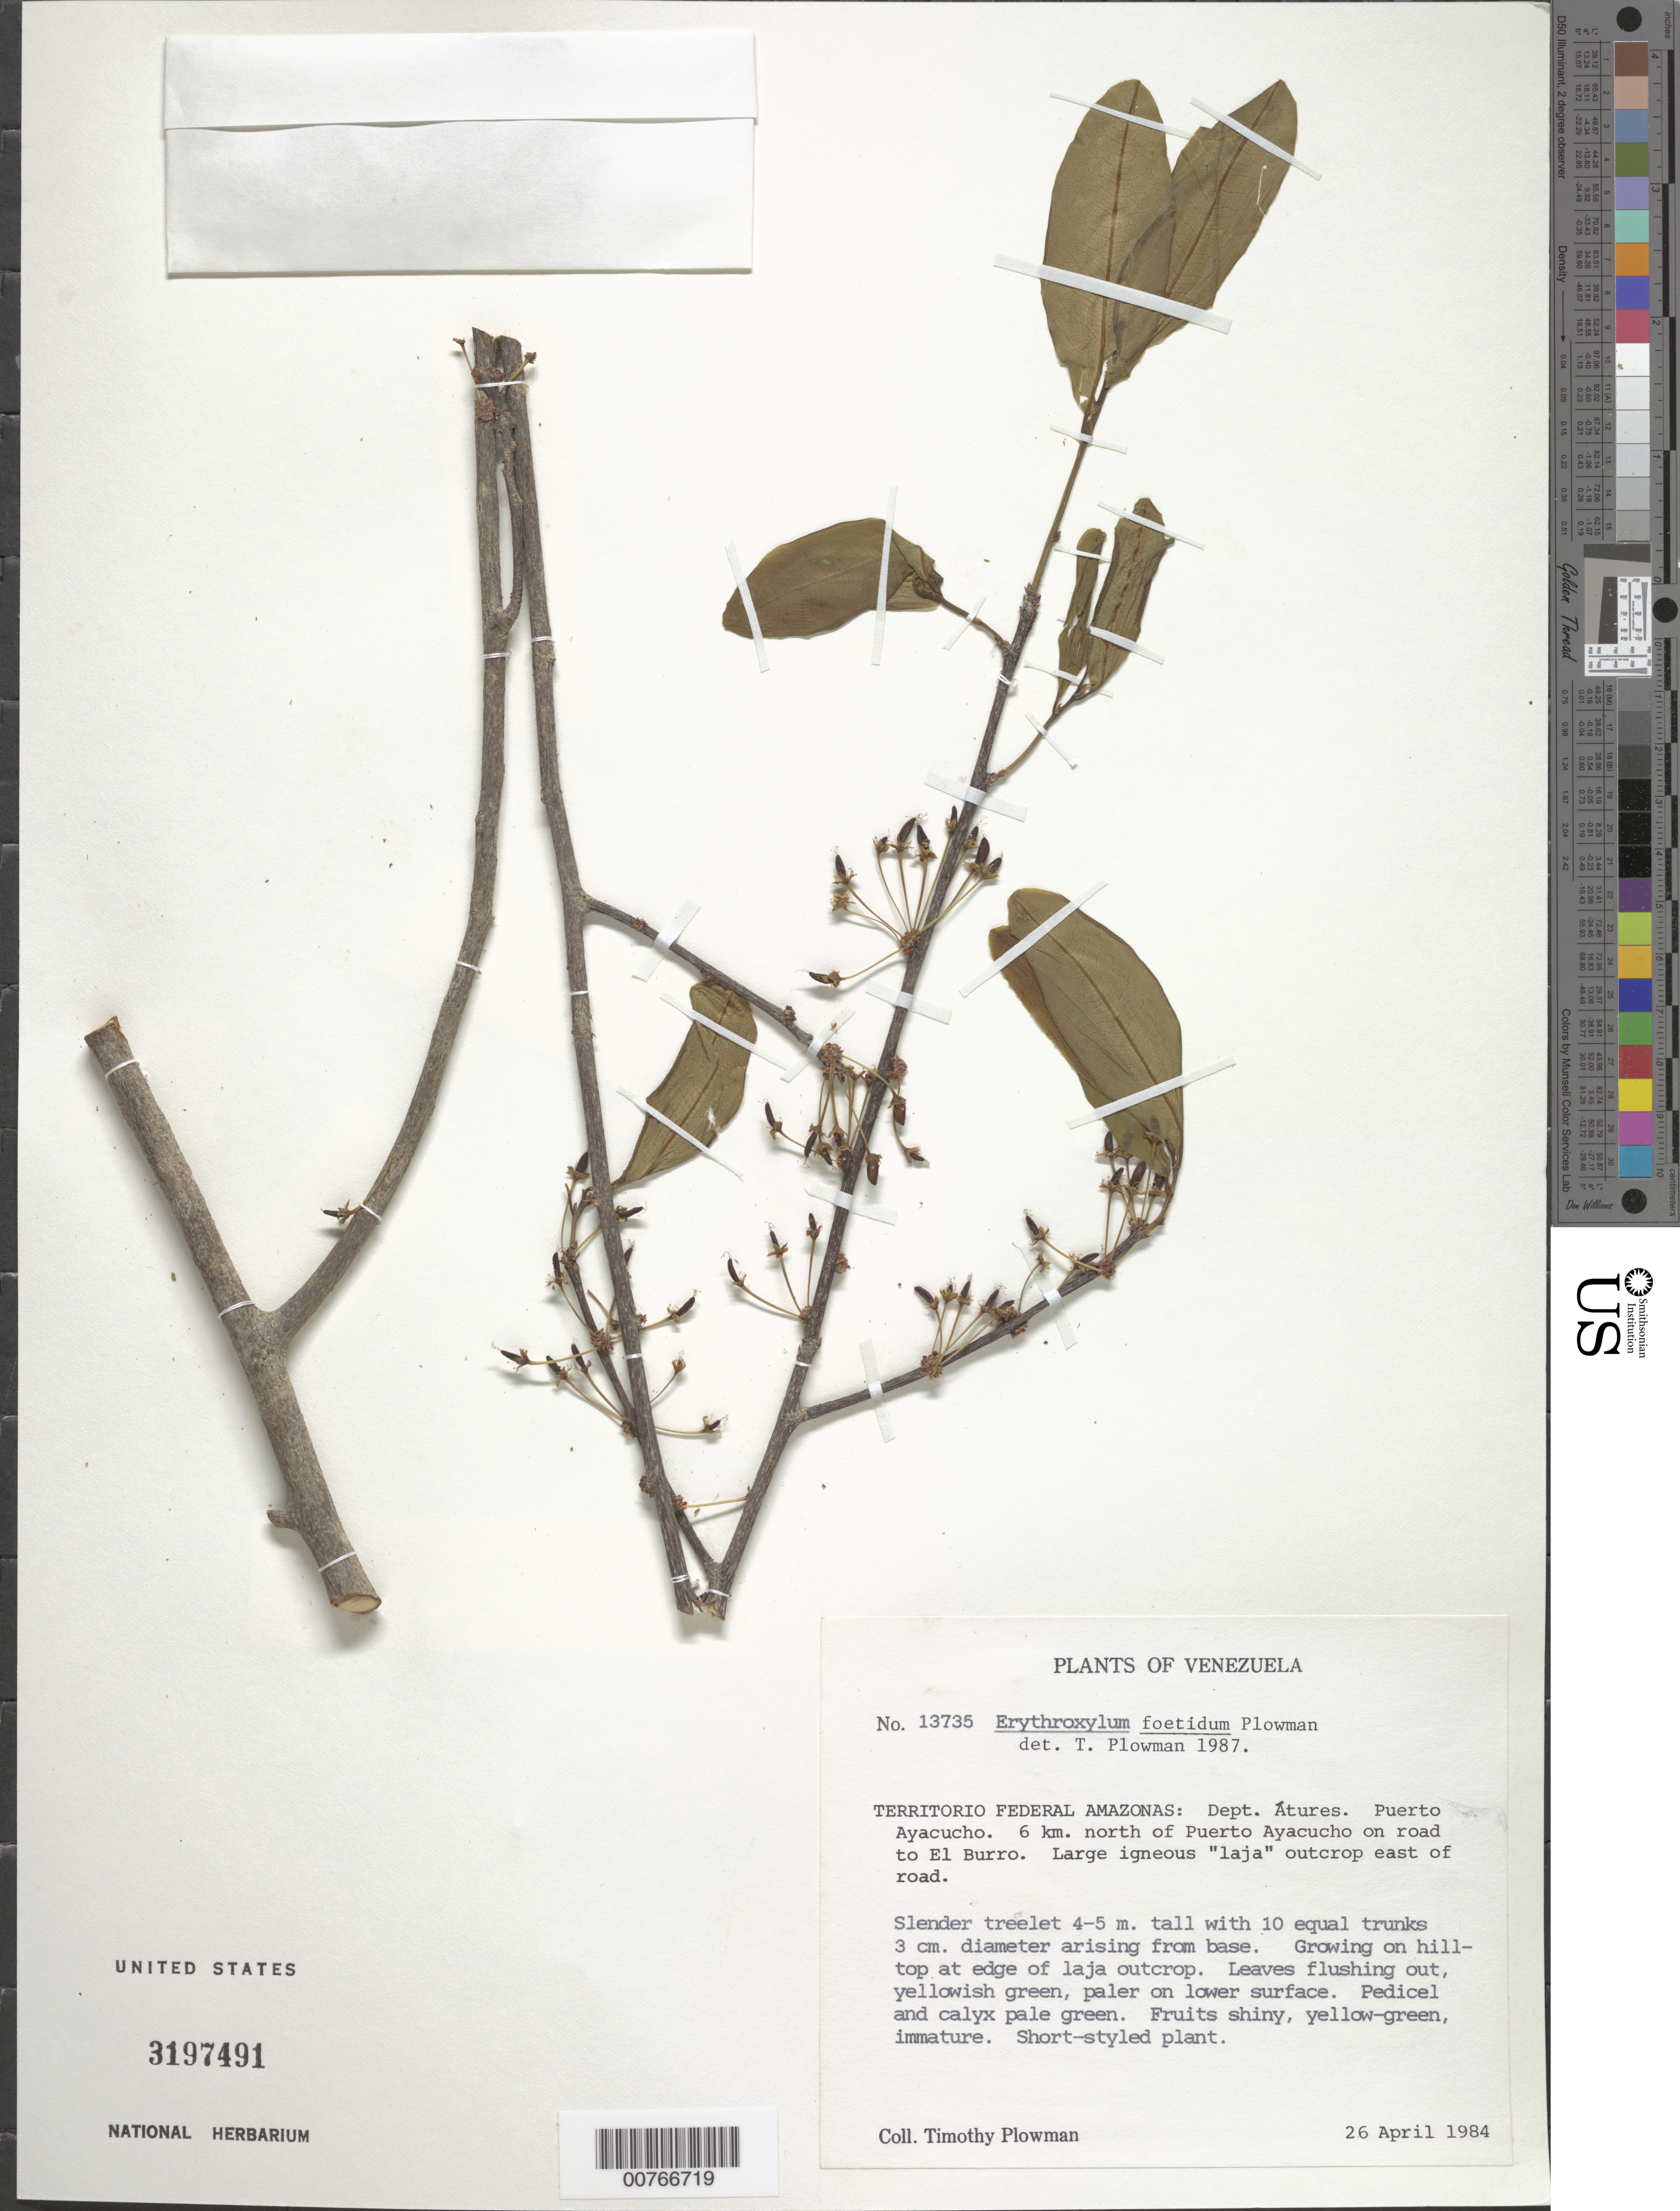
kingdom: Plantae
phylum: Tracheophyta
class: Magnoliopsida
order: Malpighiales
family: Erythroxylaceae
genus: Erythroxylum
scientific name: Erythroxylum foetidum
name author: Plowman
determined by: Plowman, Timothy C.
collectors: T. Plowman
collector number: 13735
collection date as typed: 26-Apr-84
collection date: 1984-04-26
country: Venezuela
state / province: Amazonas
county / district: Atures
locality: Puerto Ayacucho, 6 km N of, on road to El Burro, on outcrop E of road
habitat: Large igneous "laja" outcrop, growing on hilltop at edge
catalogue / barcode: US 3197491